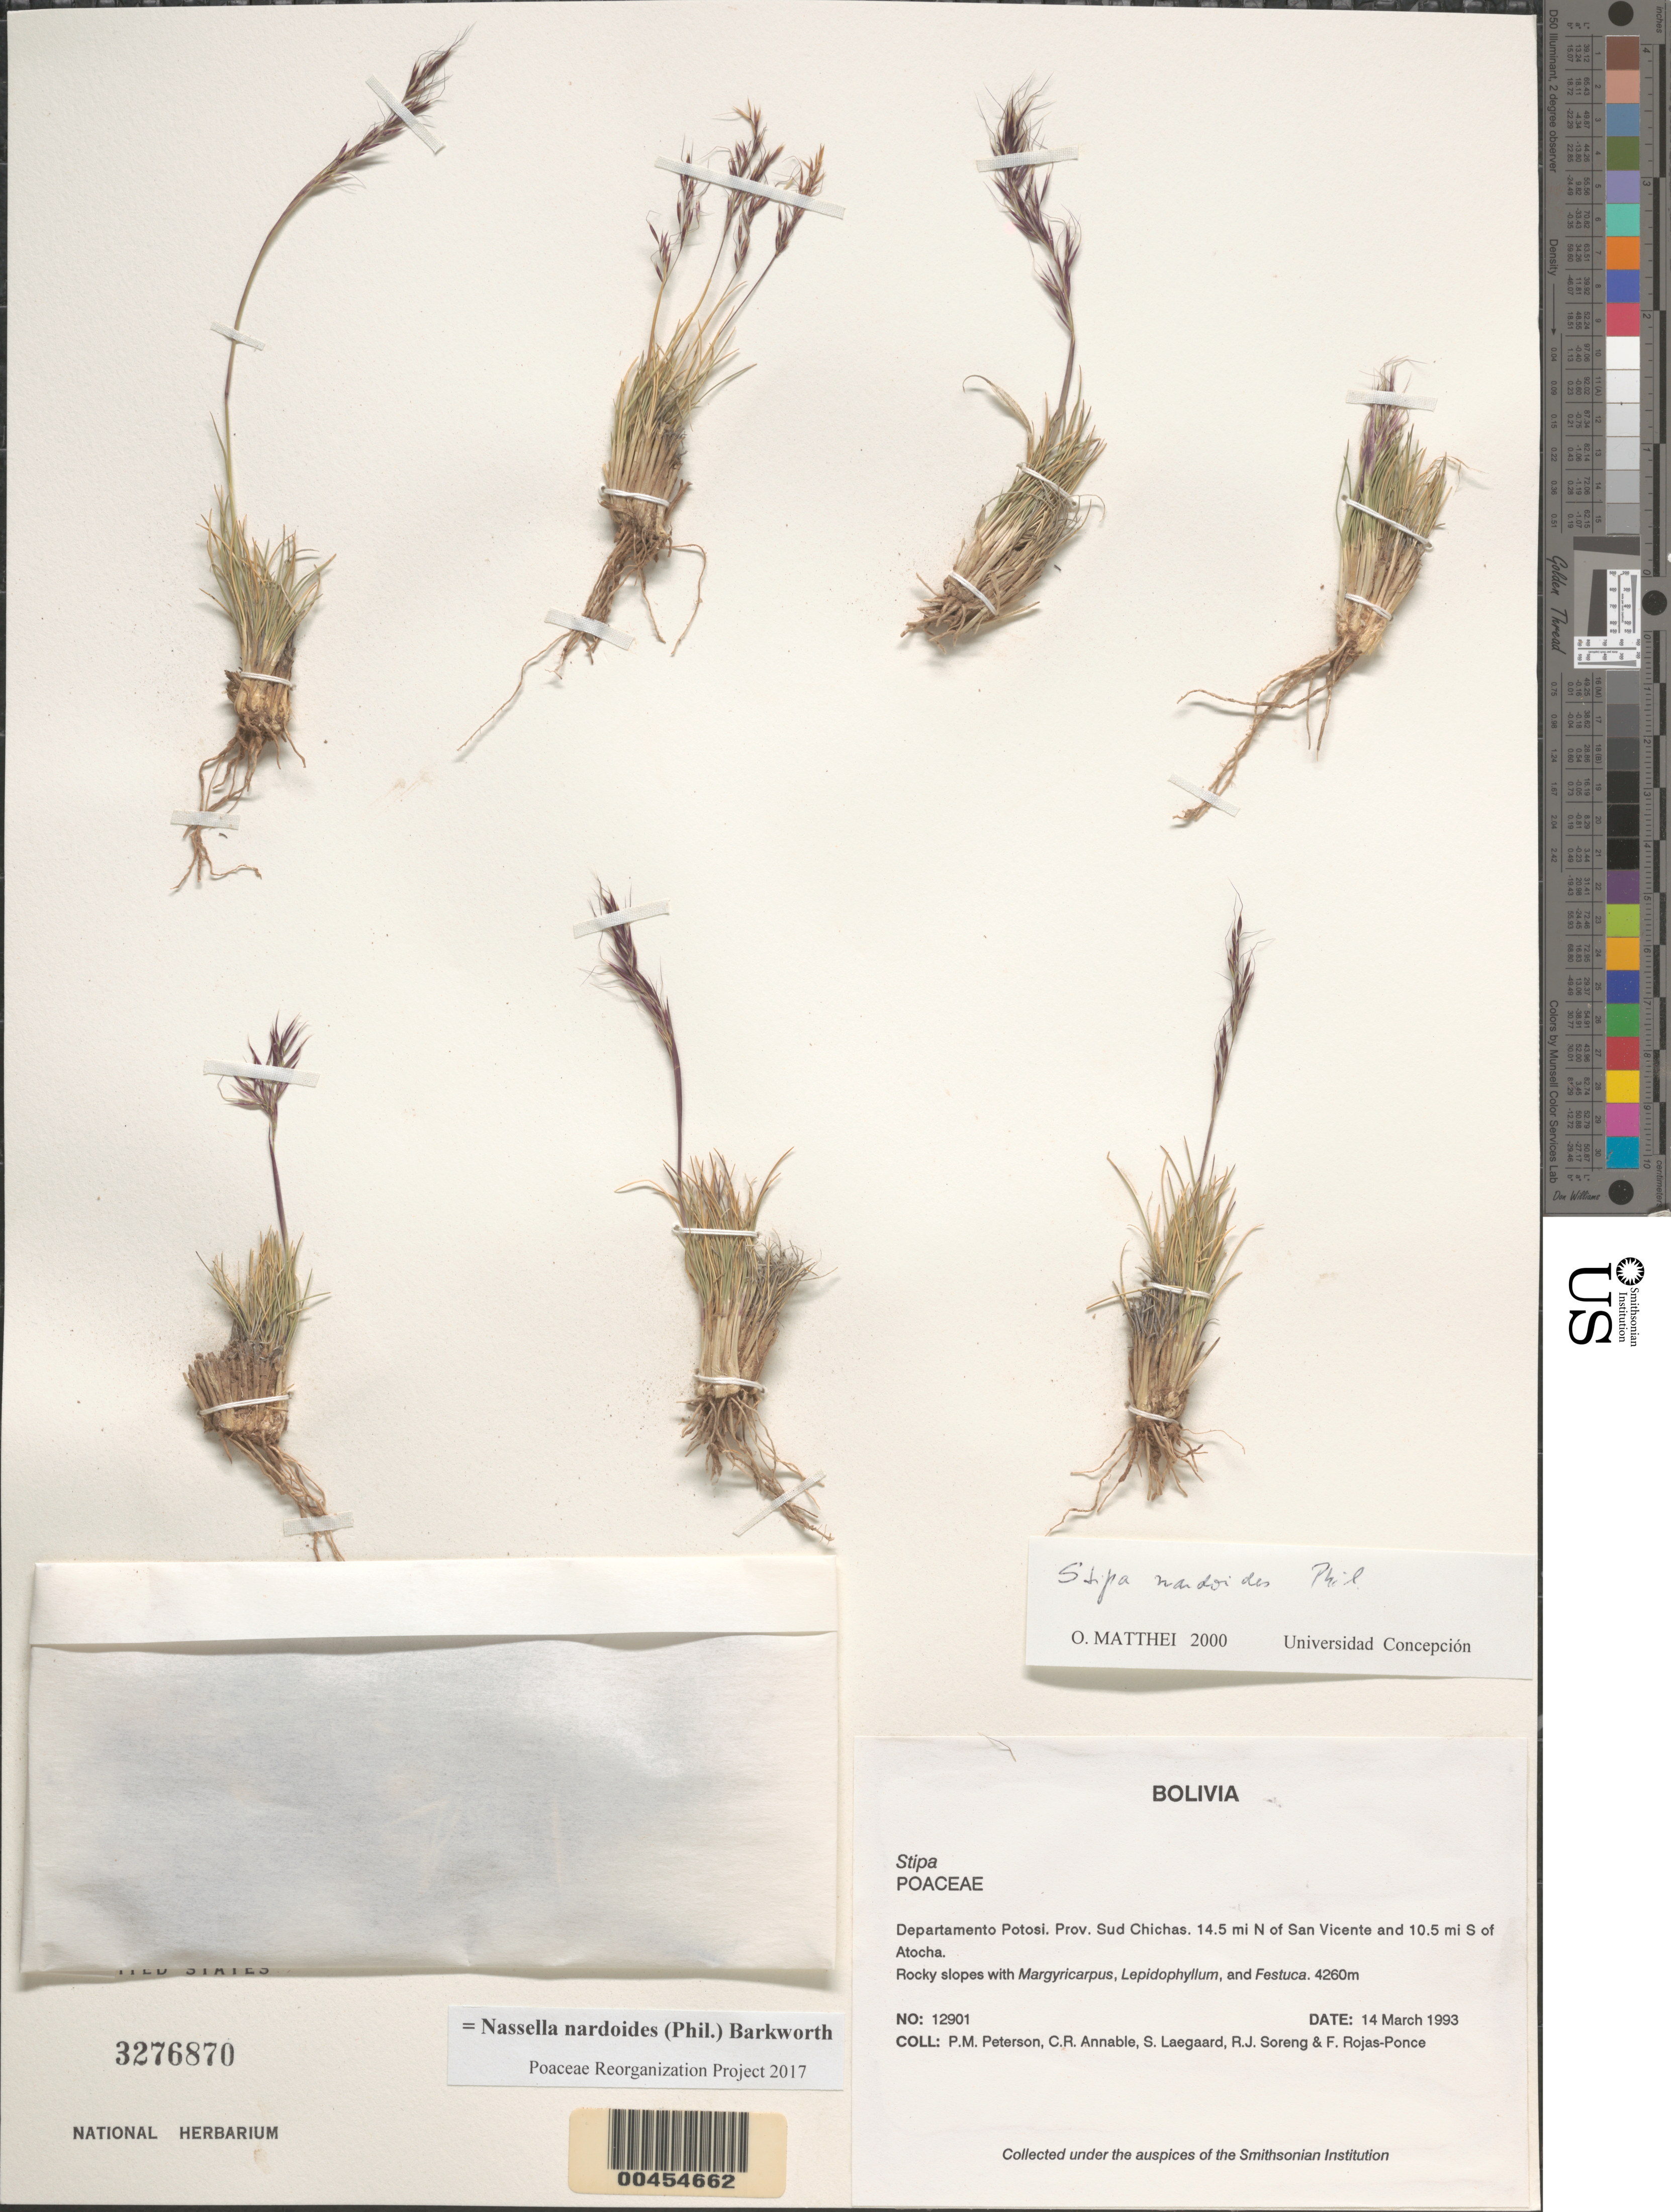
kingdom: Plantae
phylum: Tracheophyta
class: Liliopsida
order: Poales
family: Poaceae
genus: Nassella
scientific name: Nassella nardoides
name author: (Phil.) Barkworth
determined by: Poaceae Reorganization Project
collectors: P. M. Peterson et al.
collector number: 12901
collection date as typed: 14 Mar 1993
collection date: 1993-03-14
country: Bolivia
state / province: Potosí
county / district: Sud Chichas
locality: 14.5 mi N of San Vicente and 10.5 mi S of Atocha.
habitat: Rocky slopes with Margyricarpus, Lepidophyllum, and Festuca.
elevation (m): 4260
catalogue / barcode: US 3276870